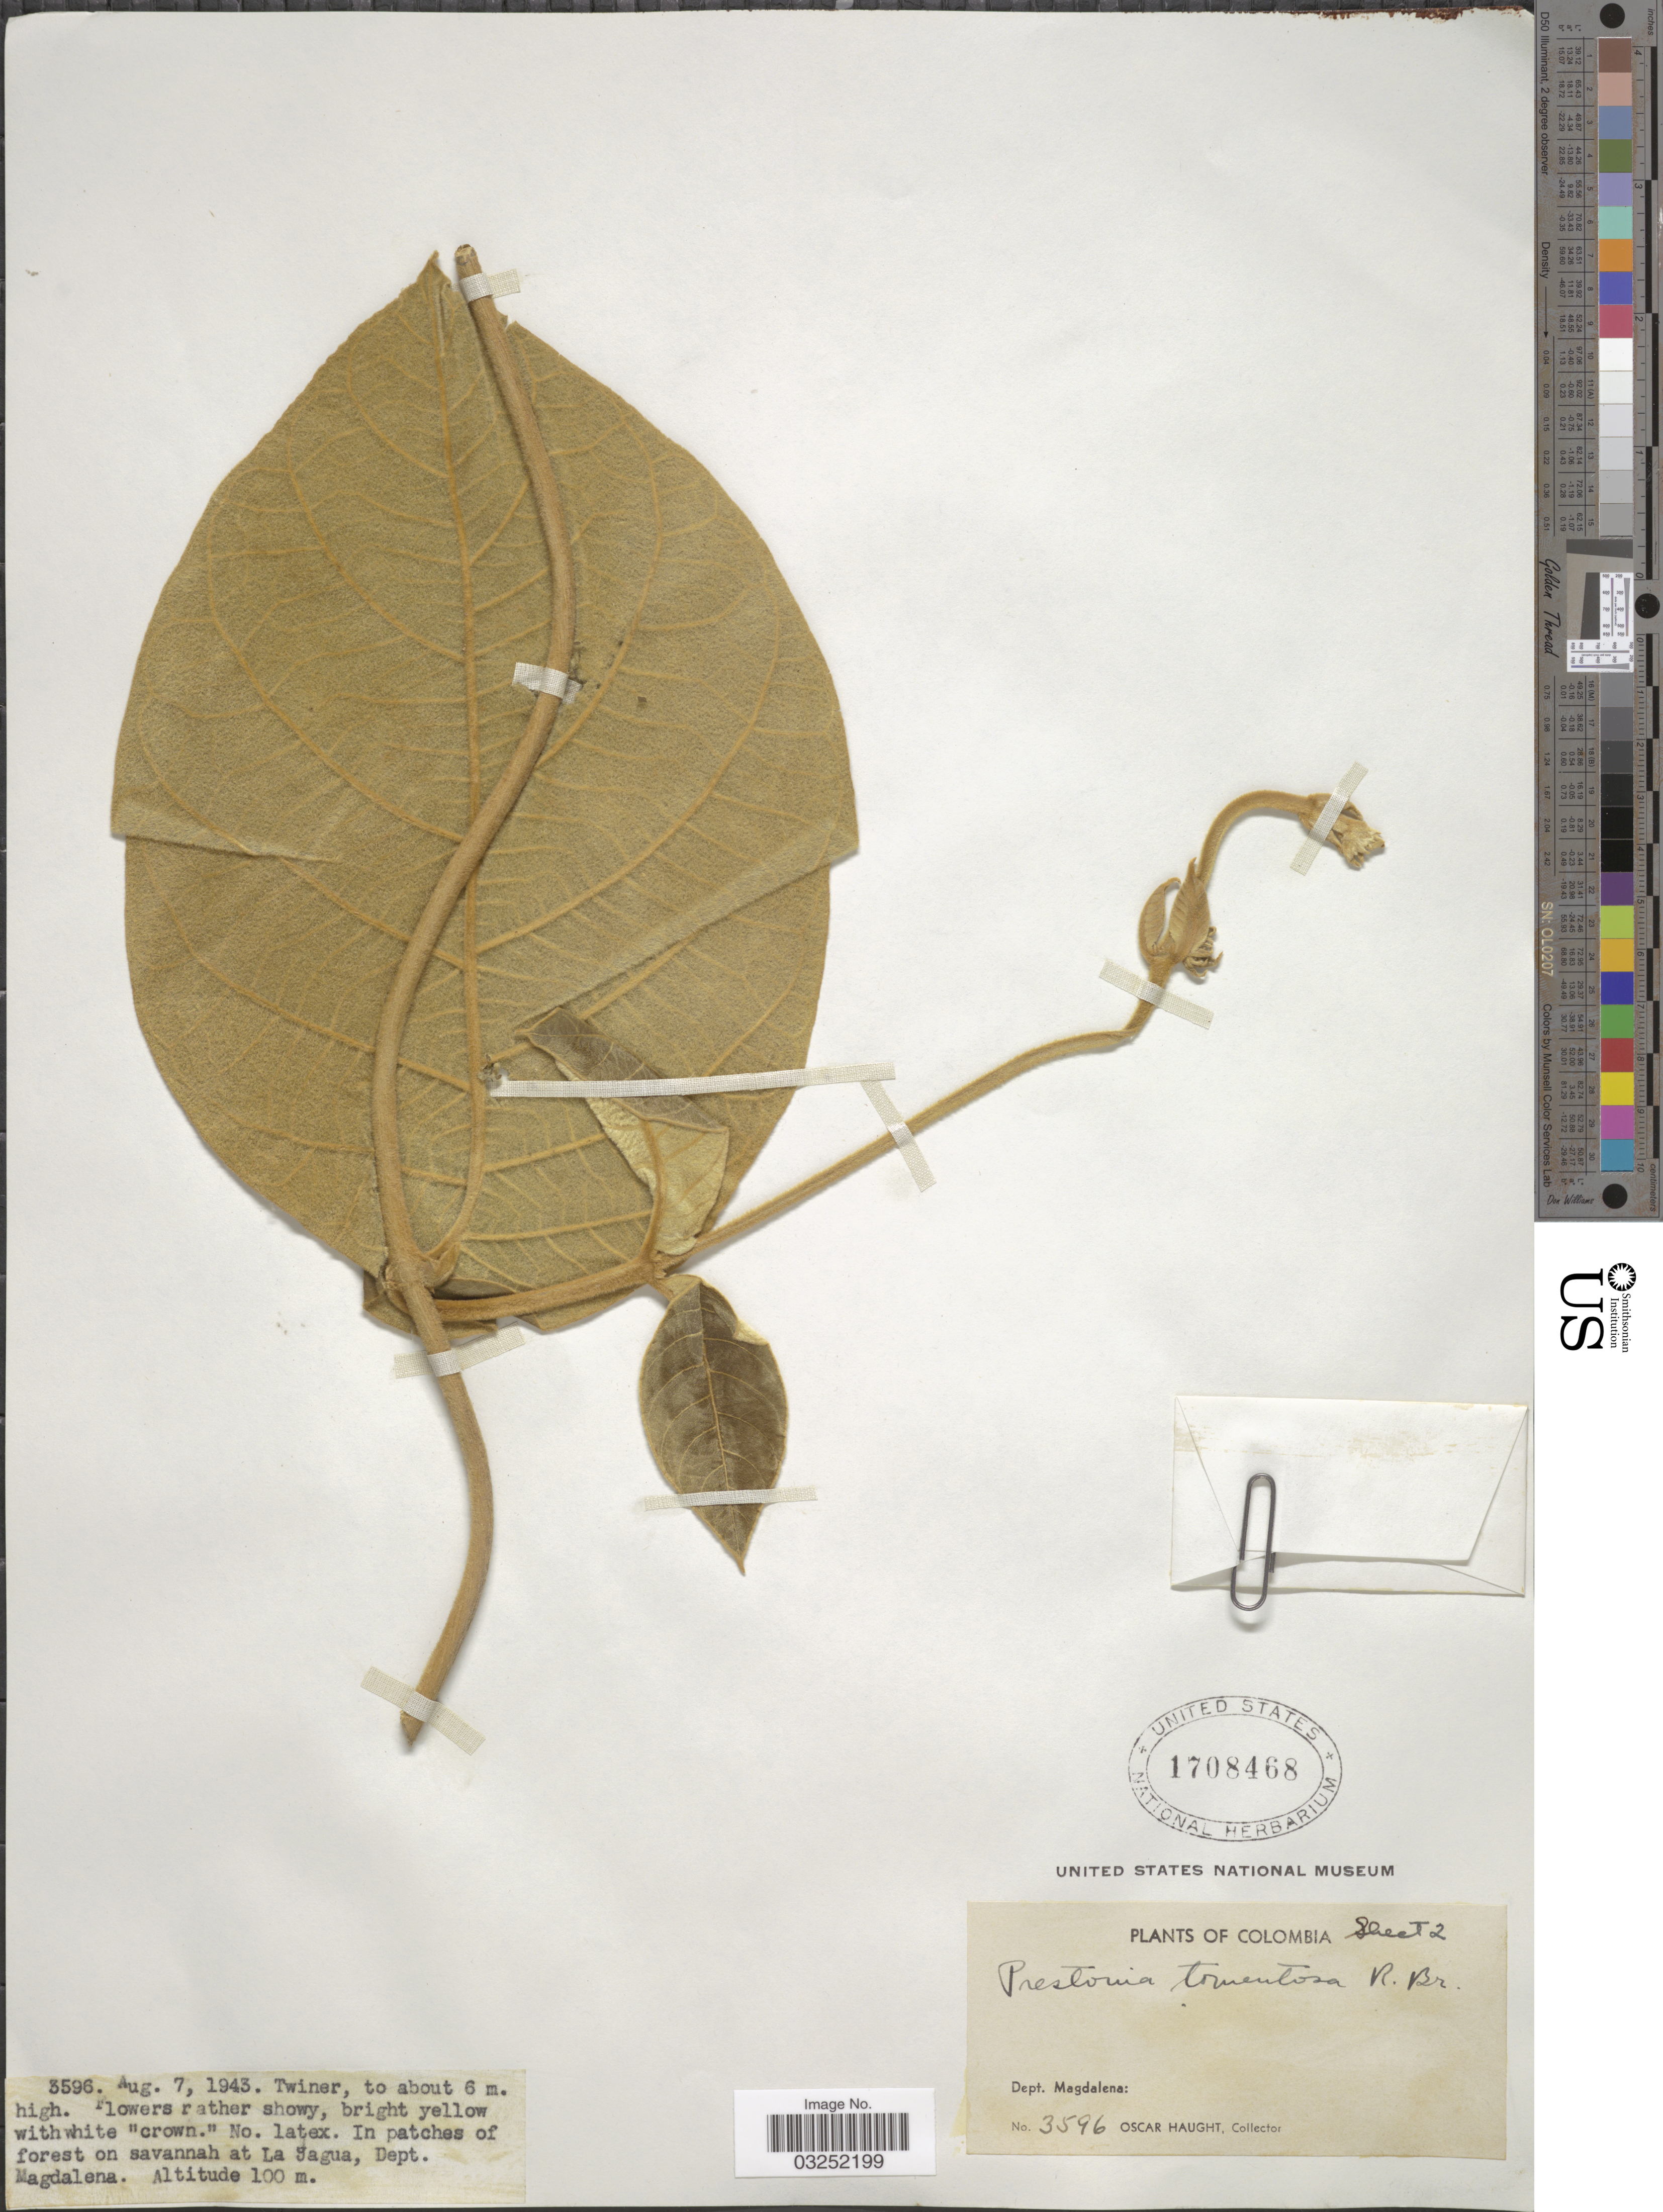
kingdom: Plantae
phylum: Tracheophyta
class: Magnoliopsida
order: Gentianales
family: Apocynaceae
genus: Prestonia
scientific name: Prestonia tomentosa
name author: R. Br.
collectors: O. L. Haught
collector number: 3596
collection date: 1943-08-07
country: Colombia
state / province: Magdalena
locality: In patches of forest on savannah at La Jagua, Dept. Magdalena.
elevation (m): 100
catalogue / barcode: US 1708468